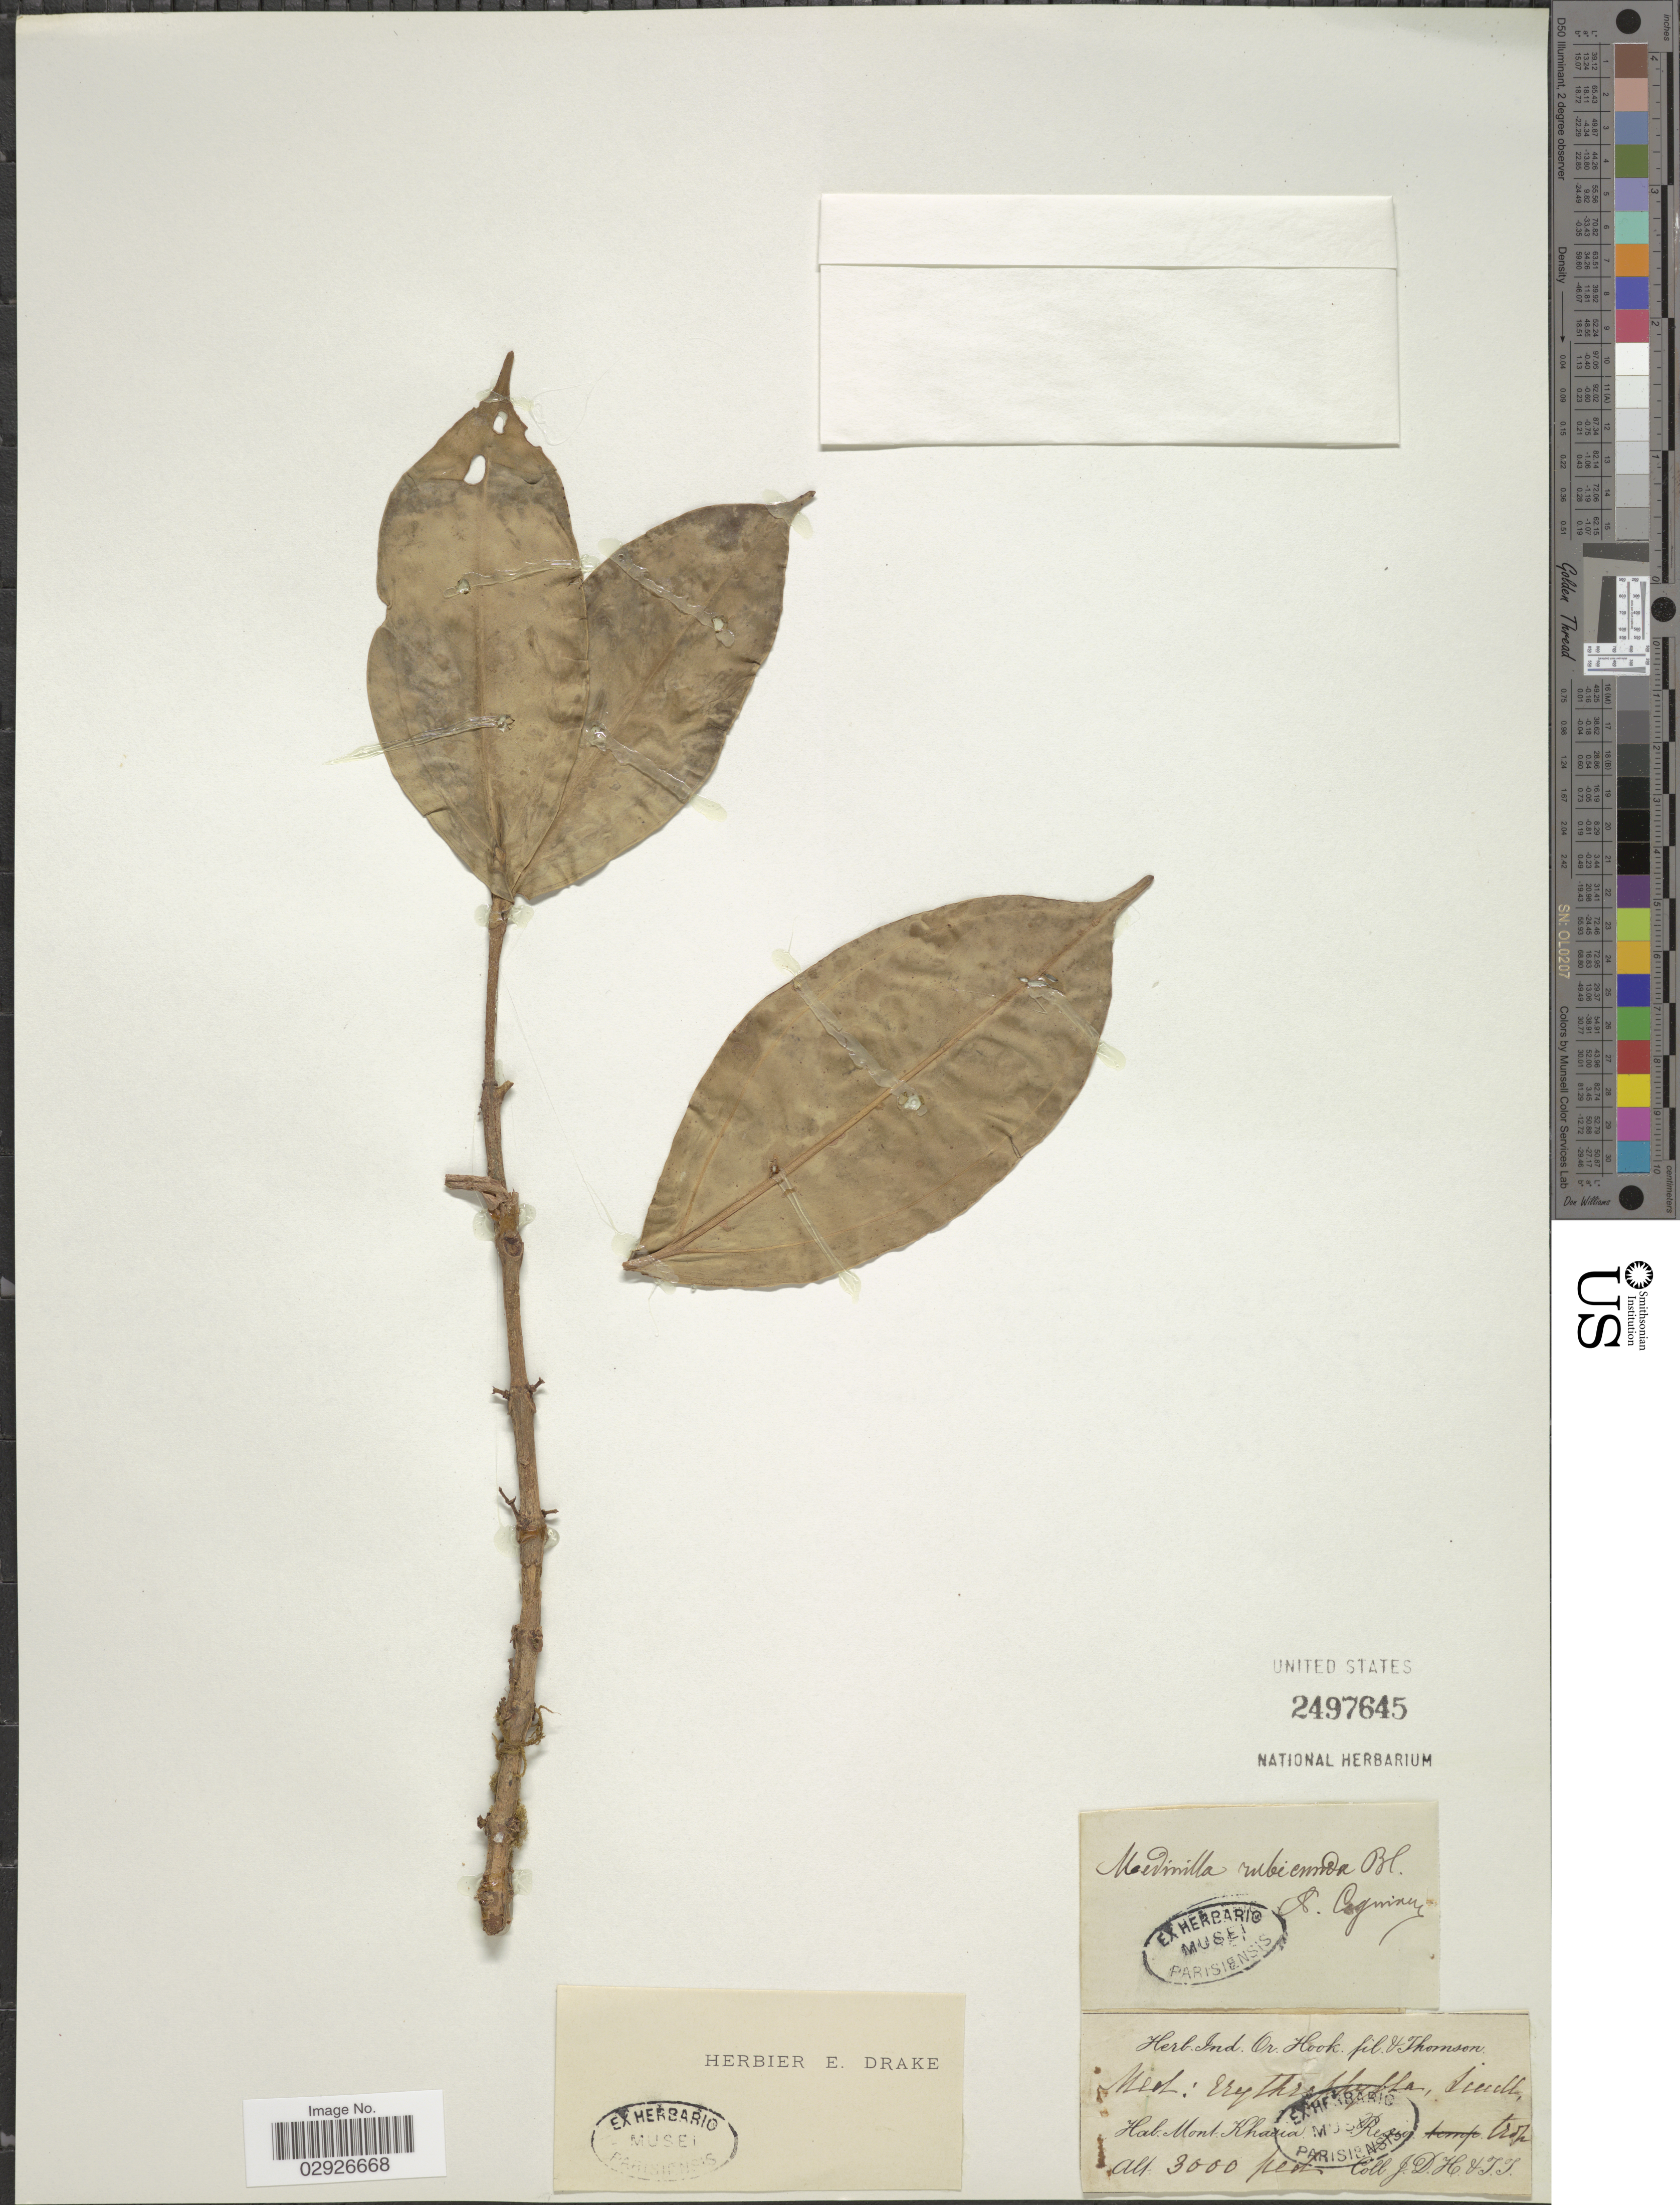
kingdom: Plantae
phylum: Tracheophyta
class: Magnoliopsida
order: Myrtales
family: Melastomataceae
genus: Medinilla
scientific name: Medinilla rubicunda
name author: (Jack) Blume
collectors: J. D. Hooker & T. Thomson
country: India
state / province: Meghalaya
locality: Mont. Khasia. Regio. trop.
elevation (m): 914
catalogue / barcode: US 2497645